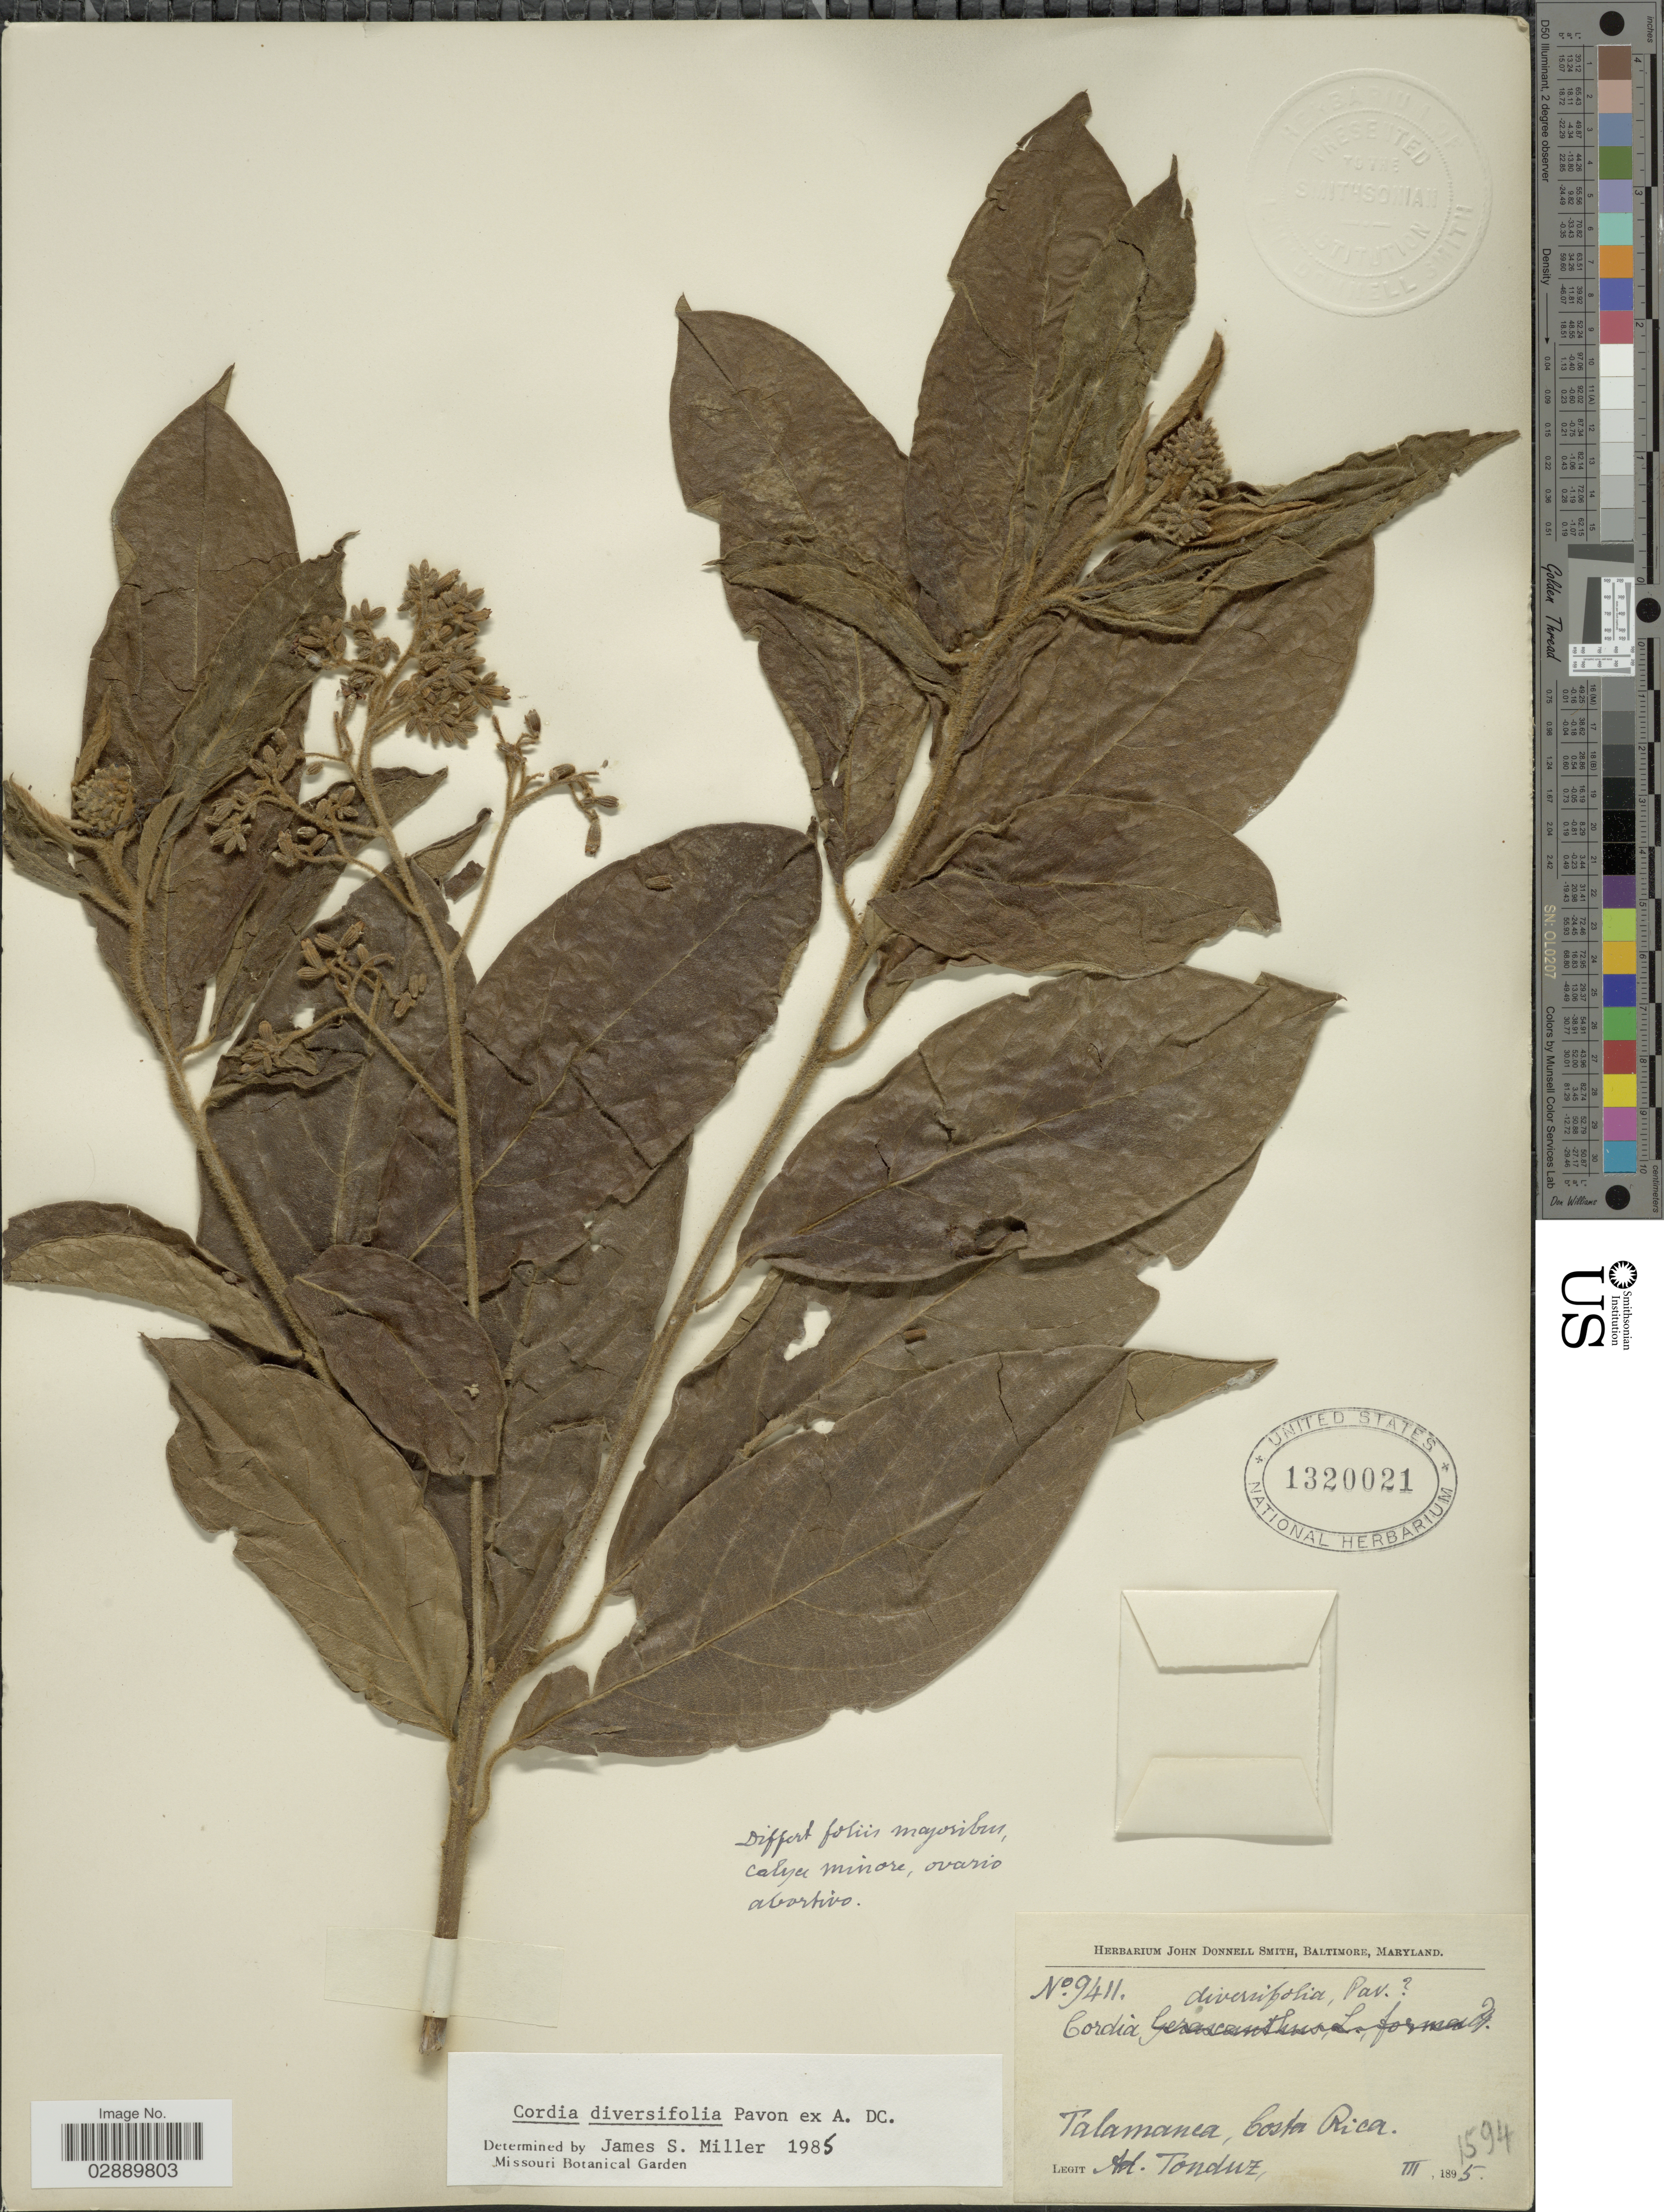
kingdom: Plantae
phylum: Tracheophyta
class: Magnoliopsida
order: Boraginales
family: Cordiaceae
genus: Cordia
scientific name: Cordia diversifolia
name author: Pav. ex DC.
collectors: A. Tonduz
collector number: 9411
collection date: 1895-03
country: Costa Rica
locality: Talamanca.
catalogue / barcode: US 1320021